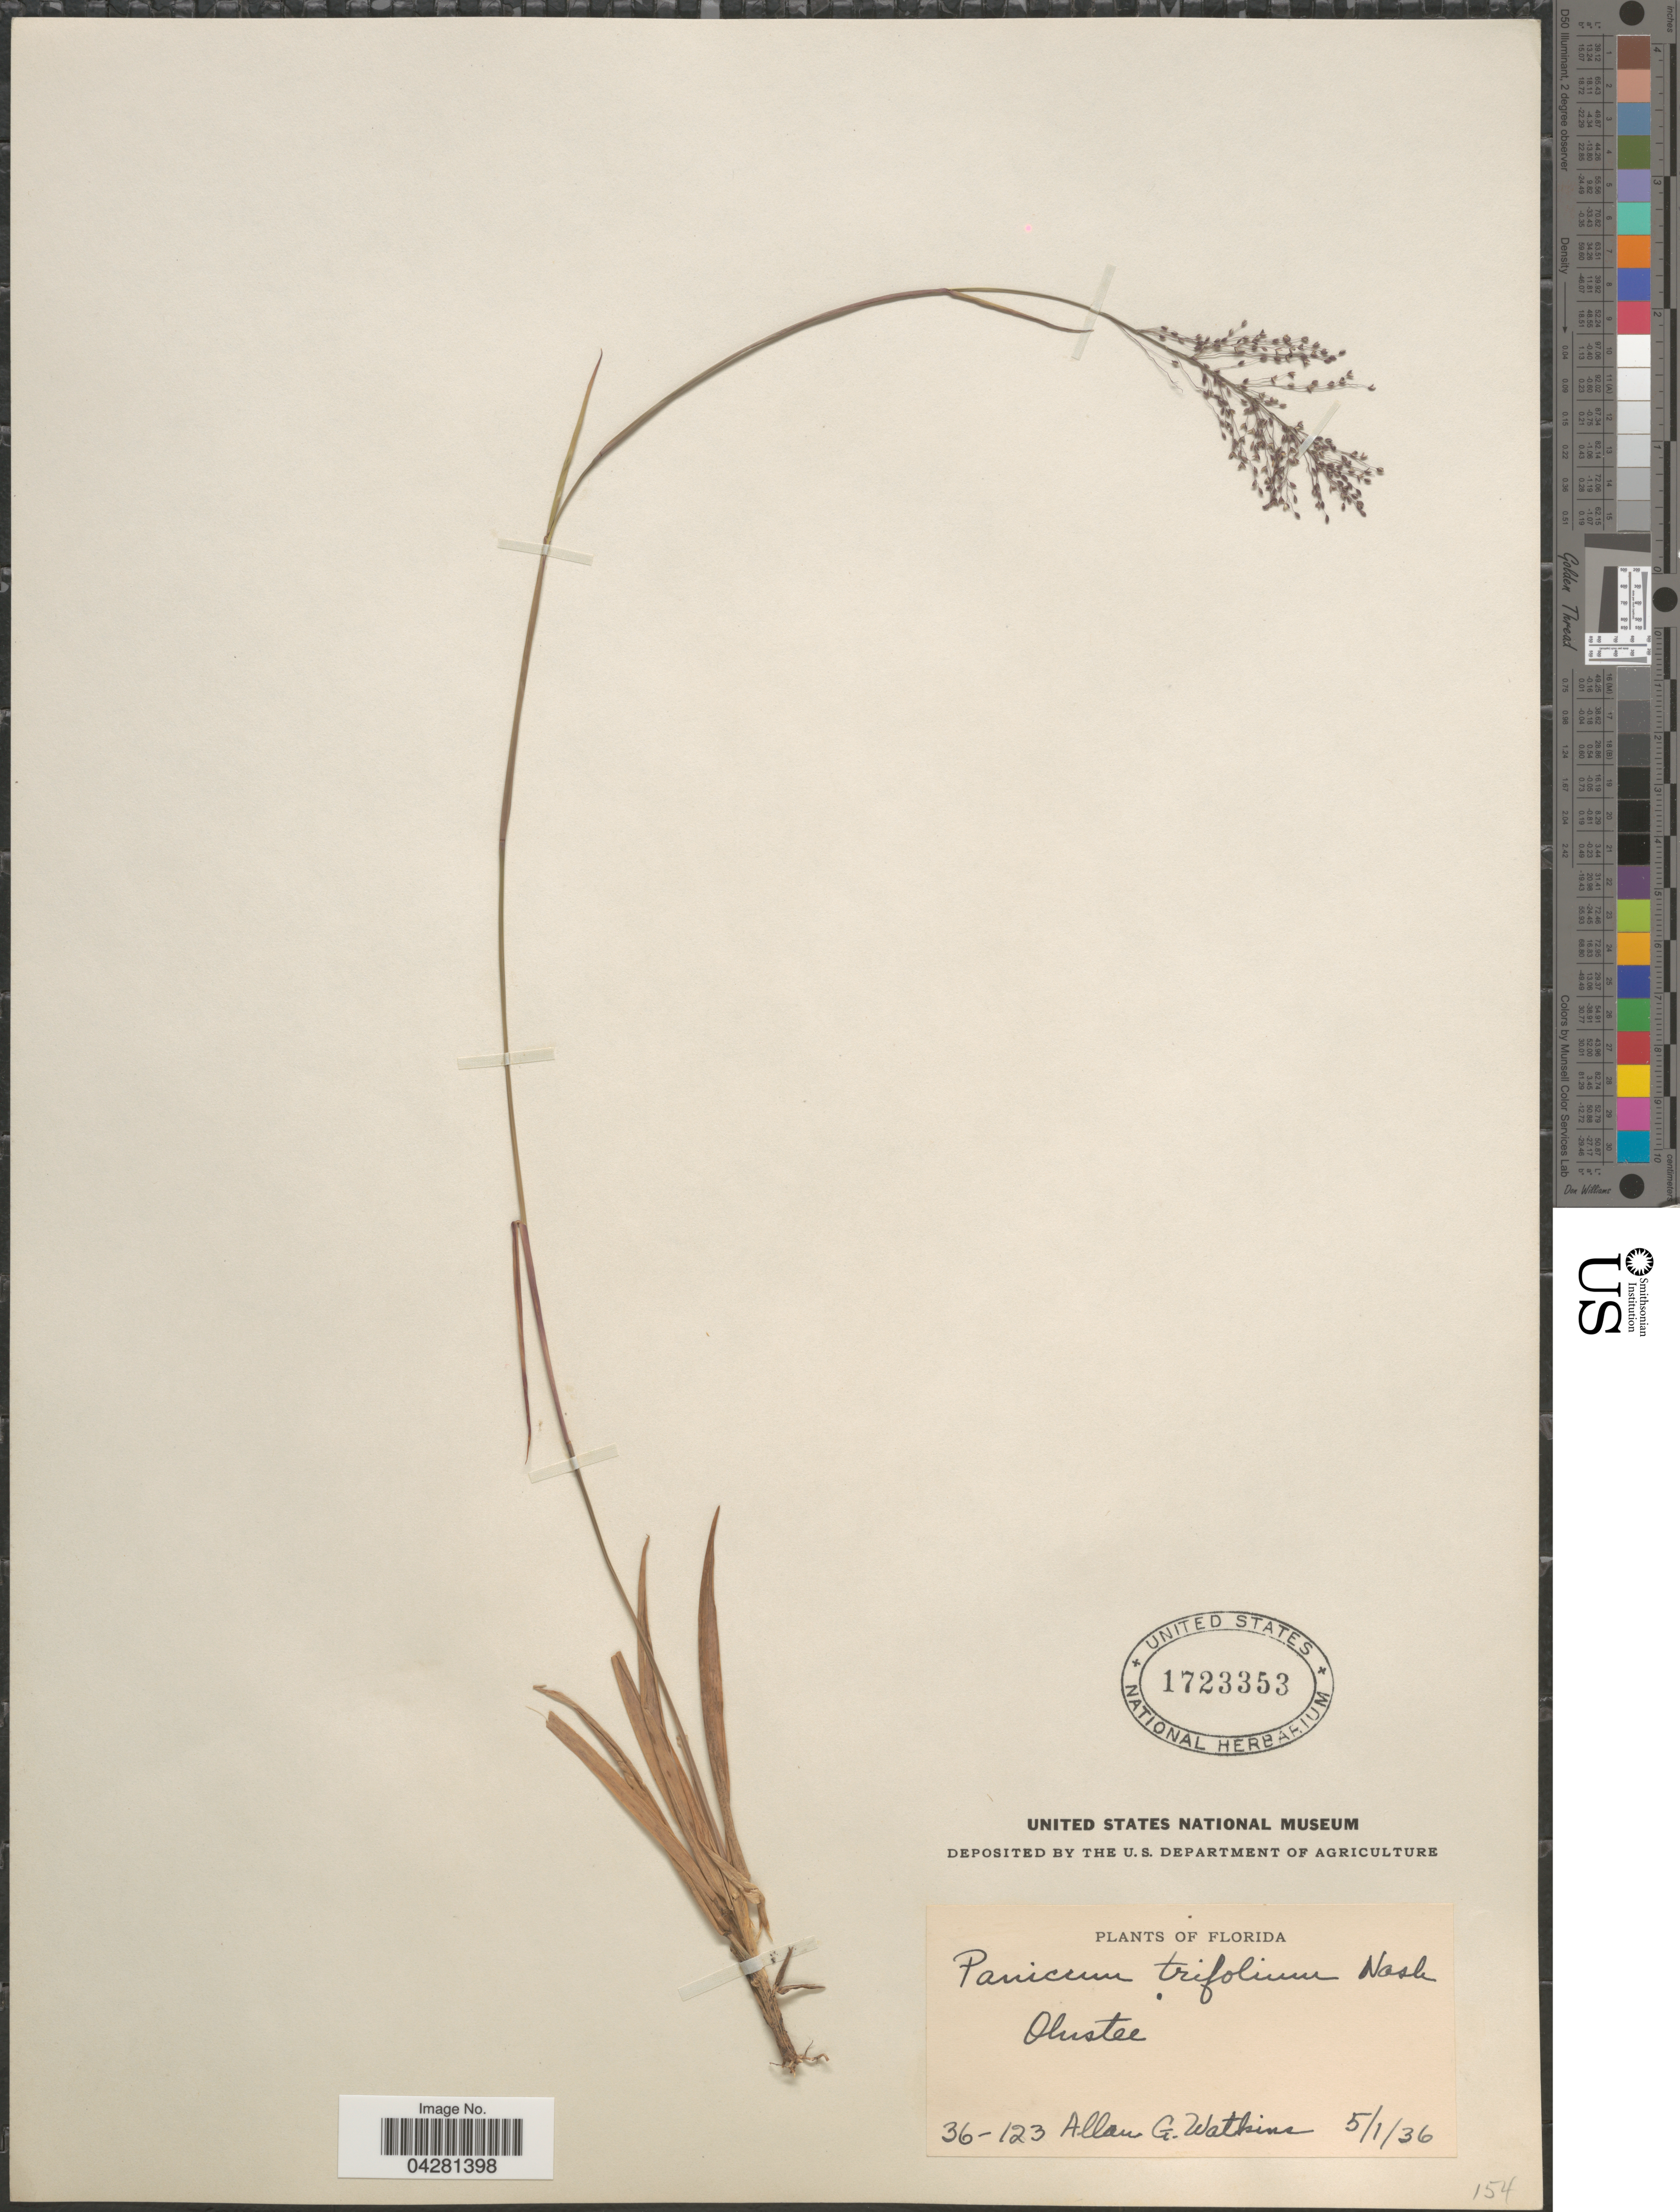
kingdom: Plantae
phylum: Tracheophyta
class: Liliopsida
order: Poales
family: Poaceae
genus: Dichanthelium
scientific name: Dichanthelium dichotomum var. unciphyllum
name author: (Trin.) Davidse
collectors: A. Watkins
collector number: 36-123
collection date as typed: Transcribed d/m/y: 1/5/36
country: United States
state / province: Florida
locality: Olustee.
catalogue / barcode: US 1723353